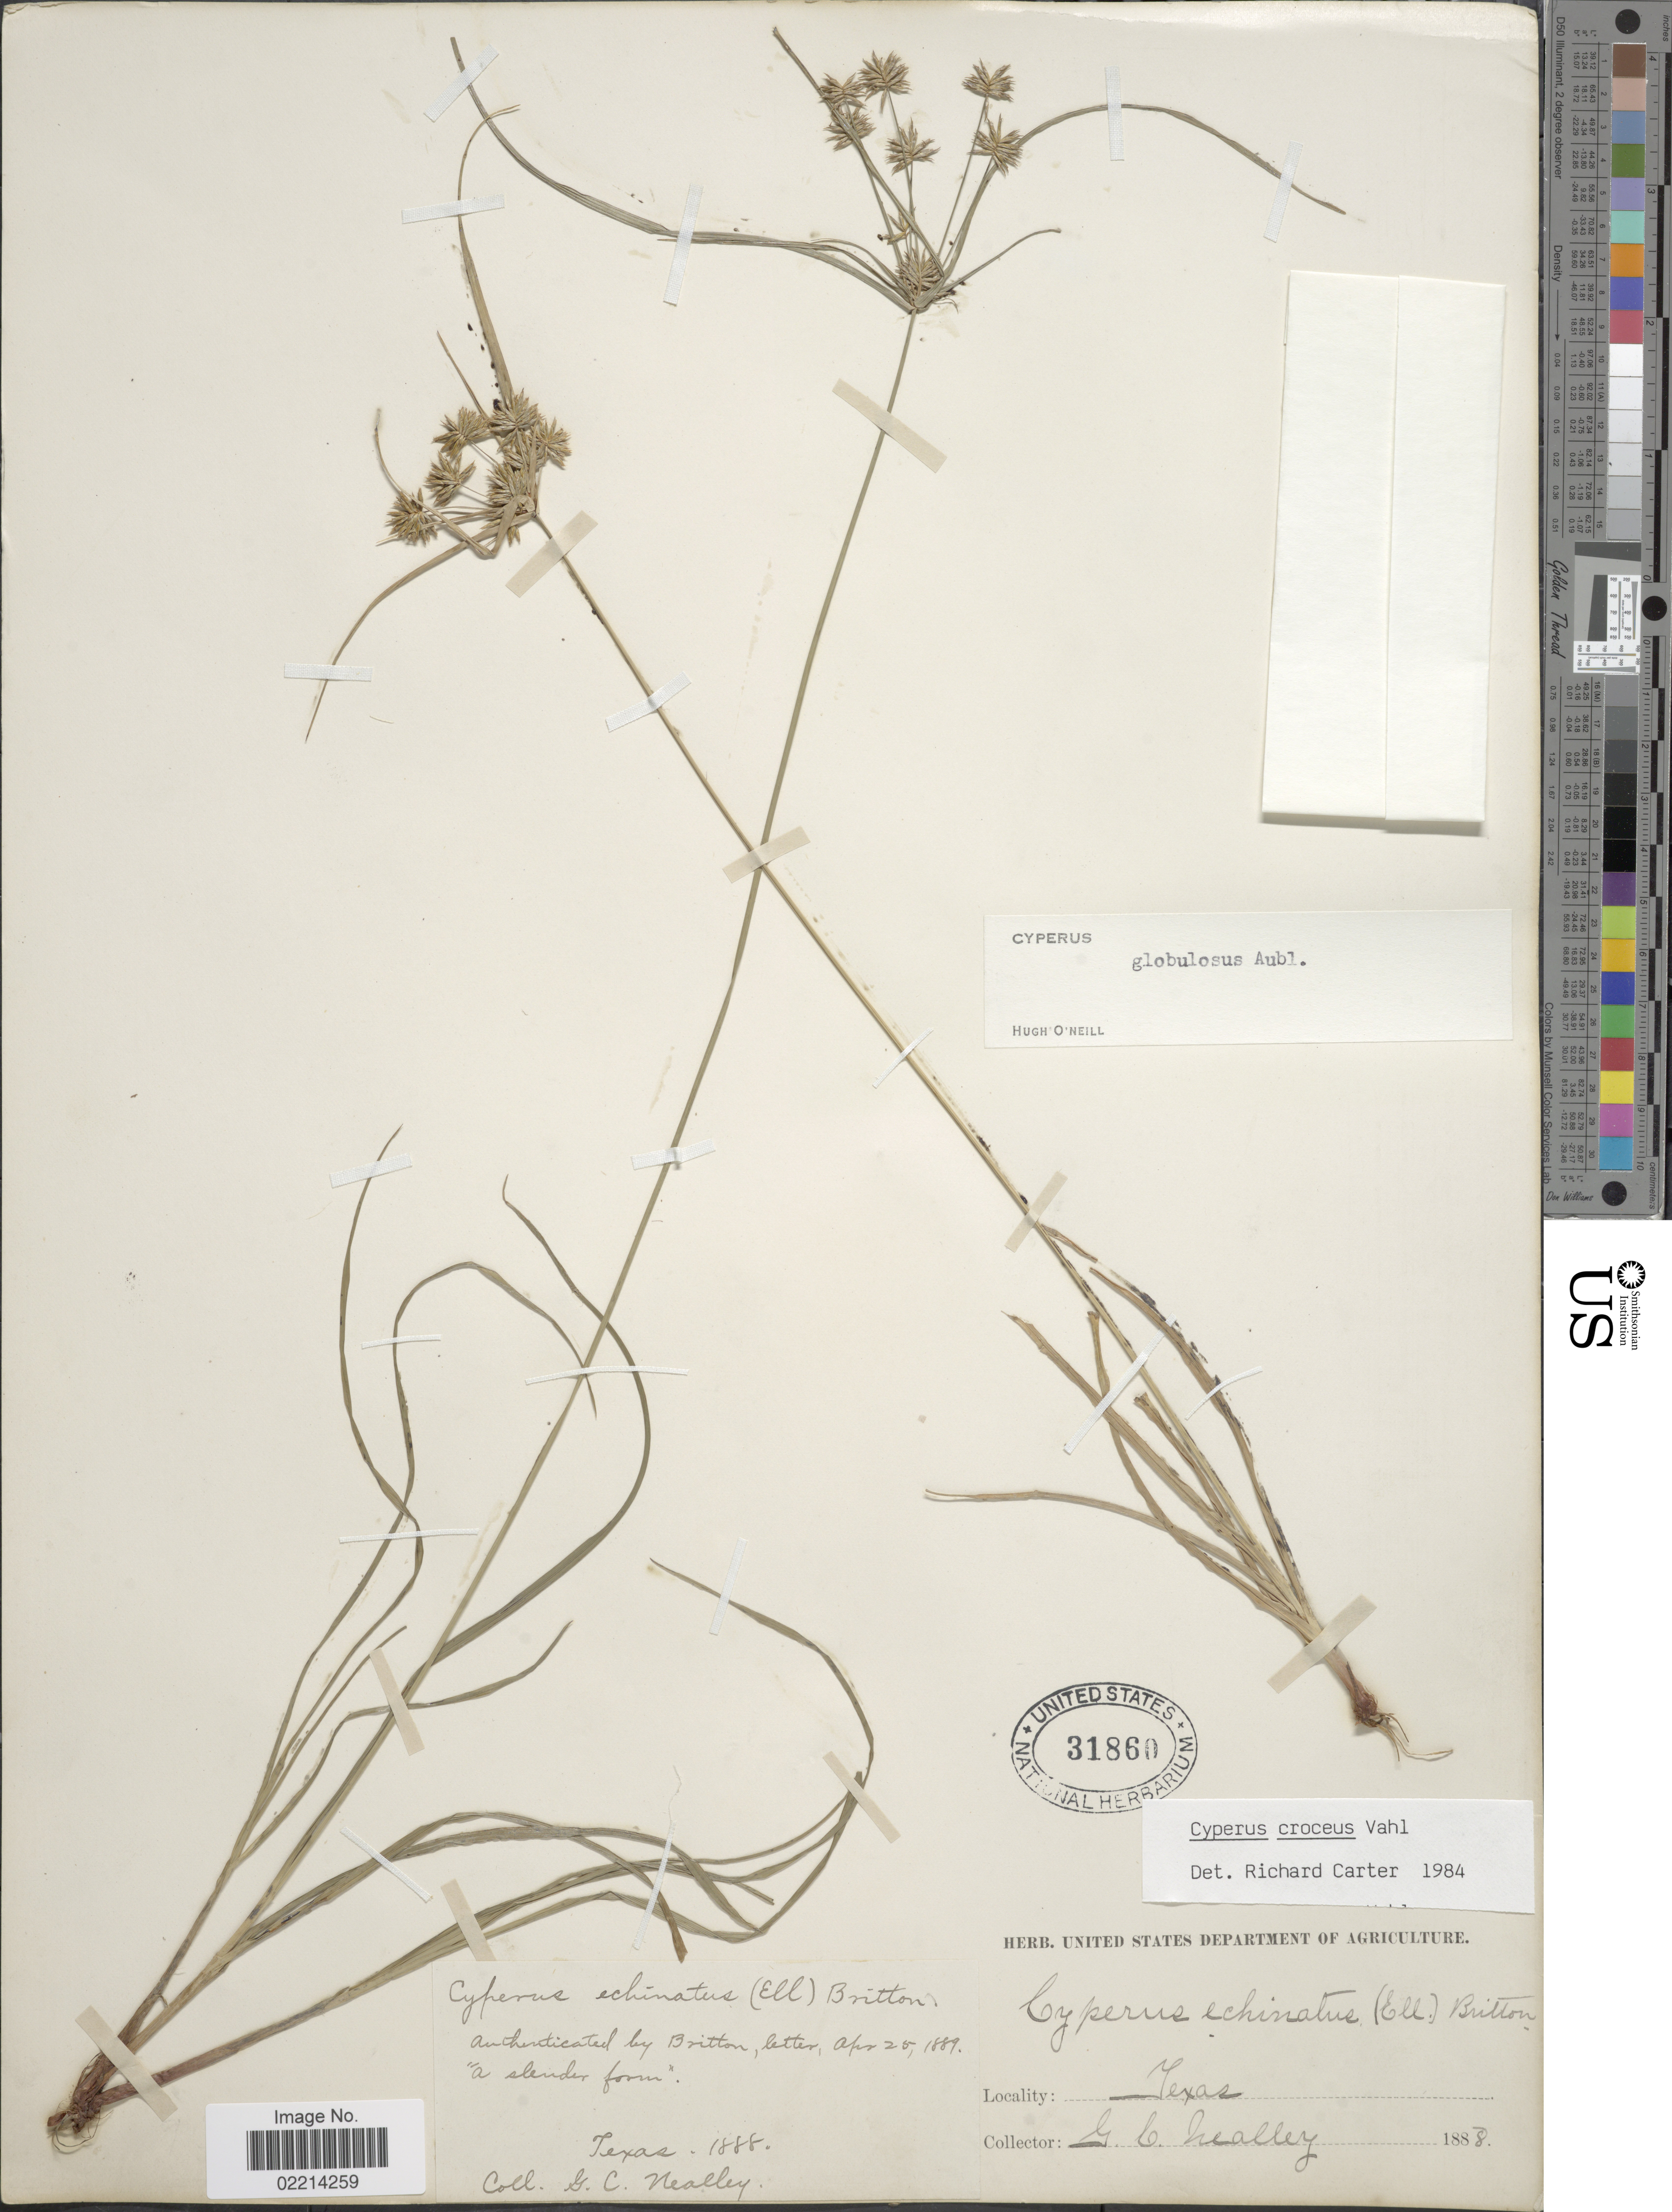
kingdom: Plantae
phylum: Tracheophyta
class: Liliopsida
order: Poales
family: Cyperaceae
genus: Cyperus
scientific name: Cyperus croceus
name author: Vahl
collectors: G. C. Nealley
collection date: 1888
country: United States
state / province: Texas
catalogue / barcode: US 31860